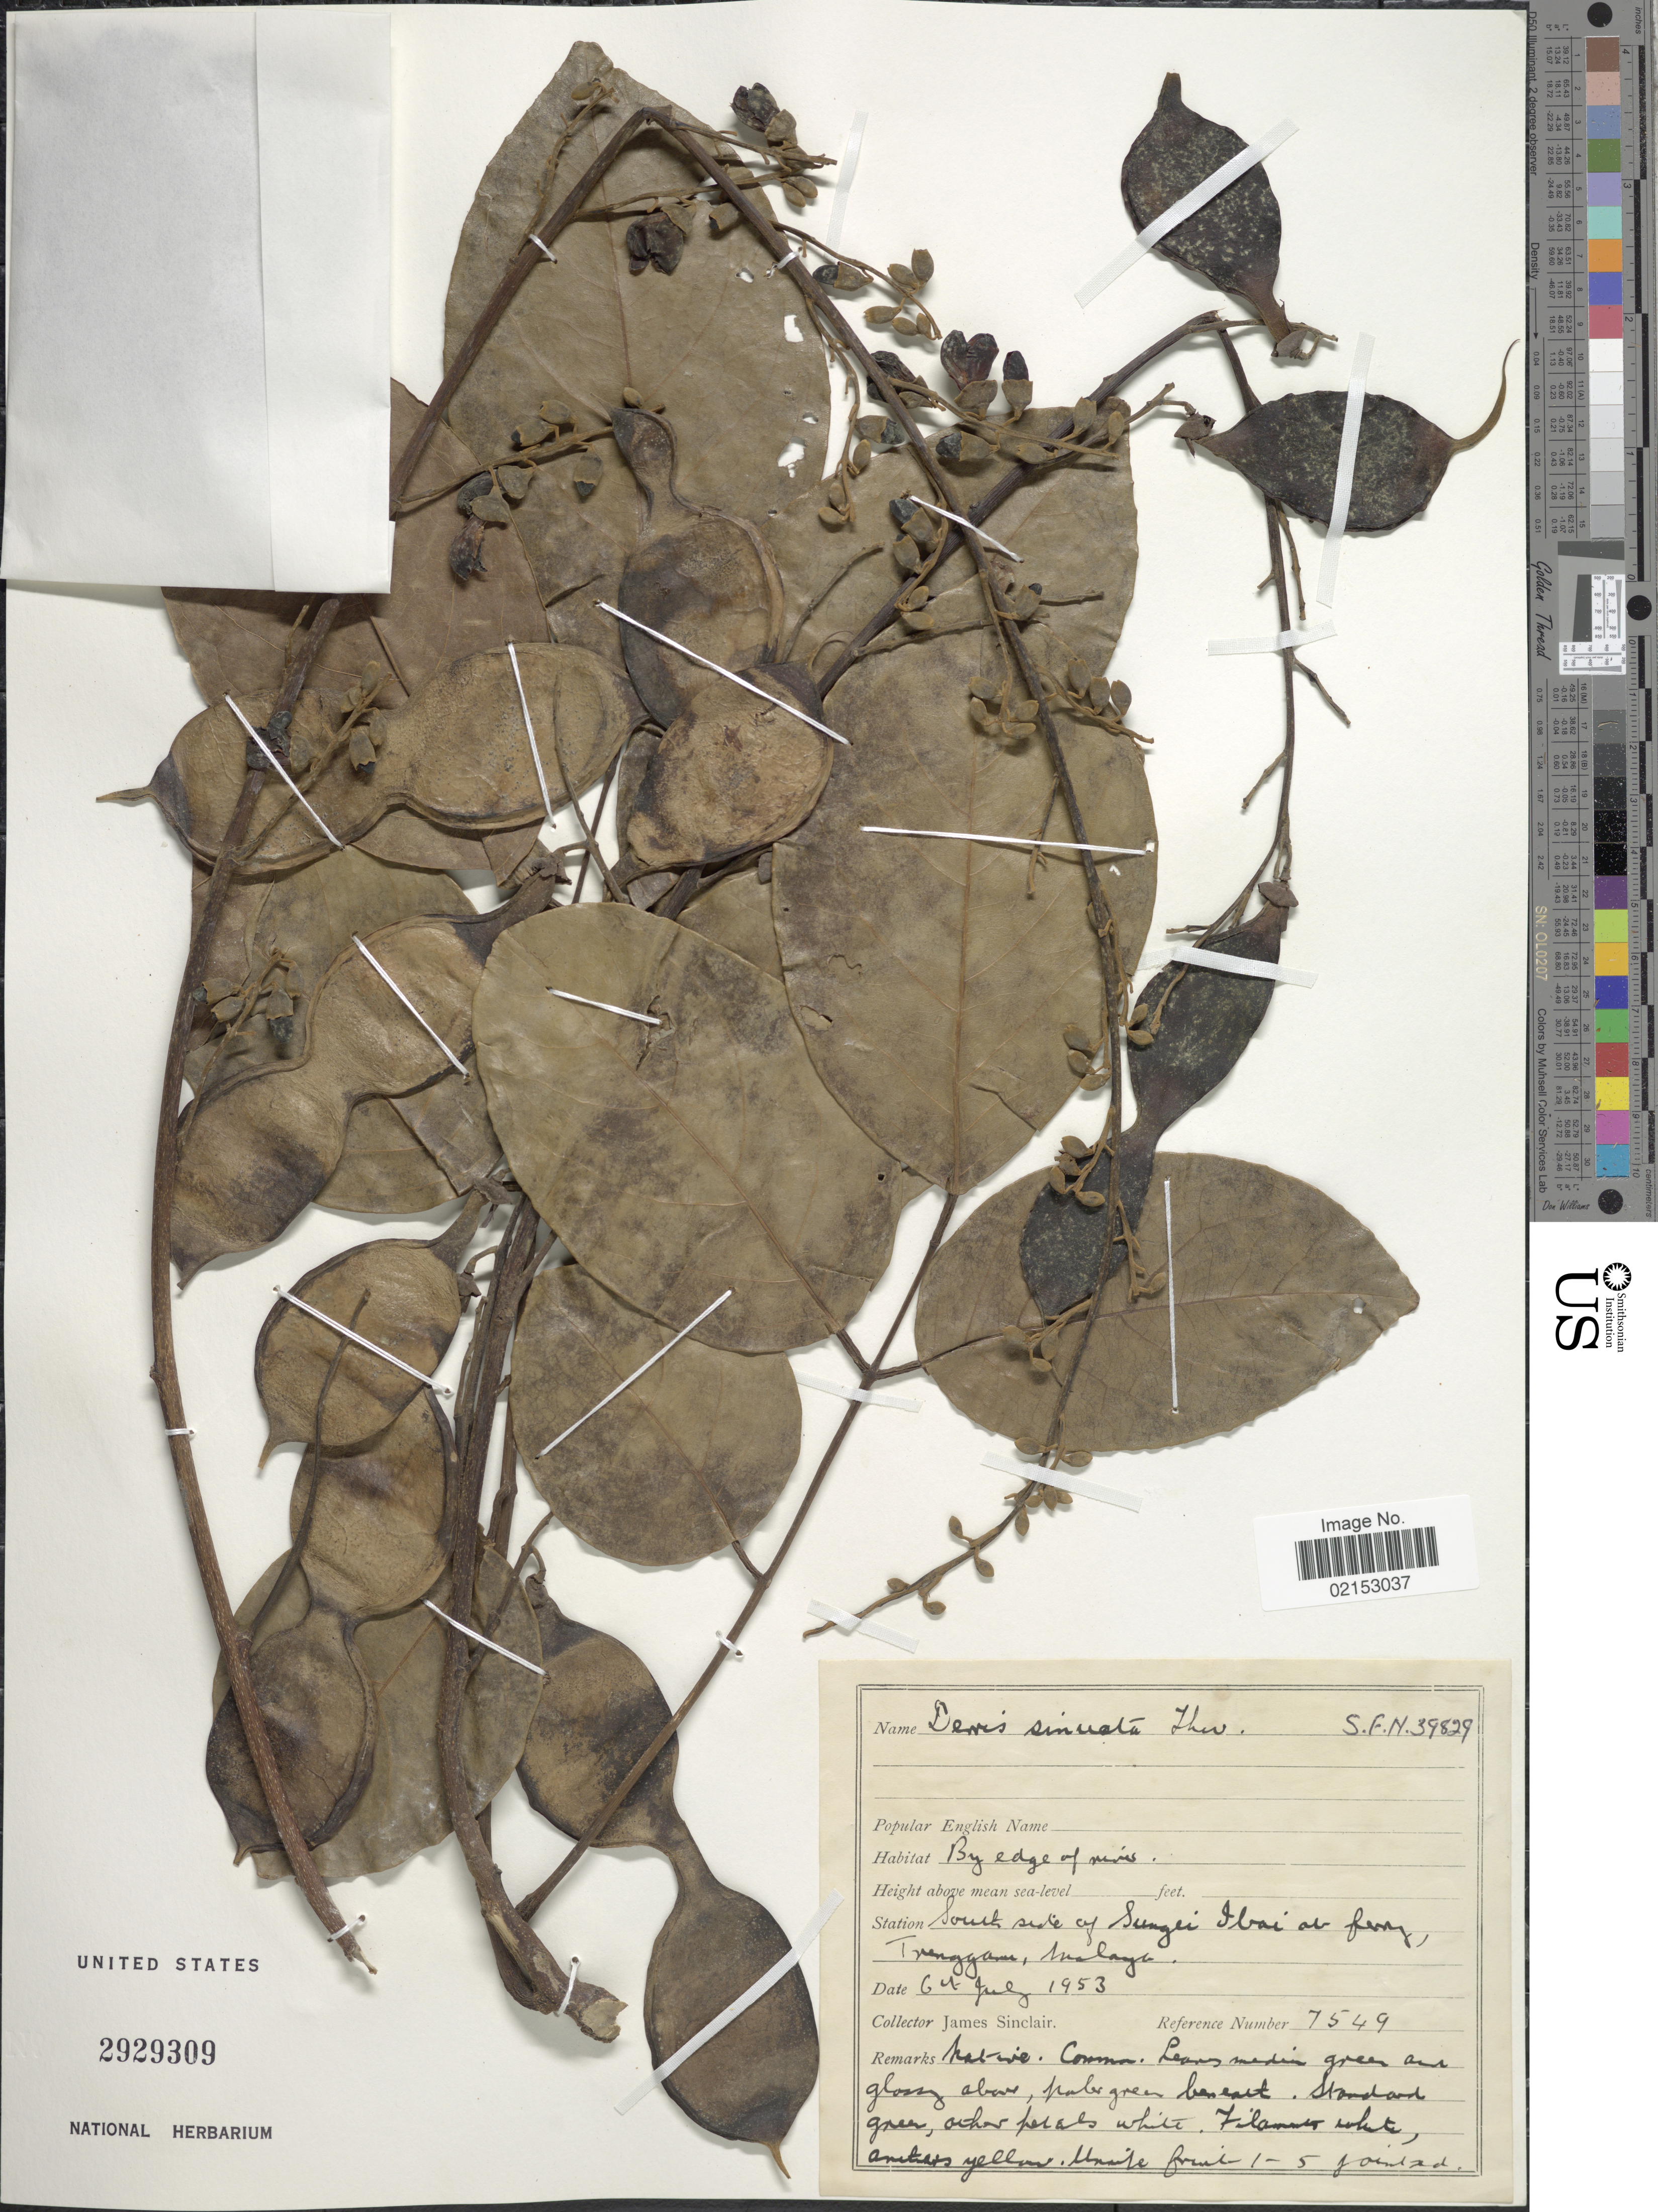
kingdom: Plantae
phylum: Tracheophyta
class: Magnoliopsida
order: Fabales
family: Fabaceae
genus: Aganope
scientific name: Aganope heptaphylla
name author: (L.) Polhill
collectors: J. Sinclair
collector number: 7549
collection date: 1953-07-06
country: Malaysia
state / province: Terengganu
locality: By edge of [illegible text], South side of Sungei Ibai [illegible text] Terengganu, Malaya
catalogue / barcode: US 2929309